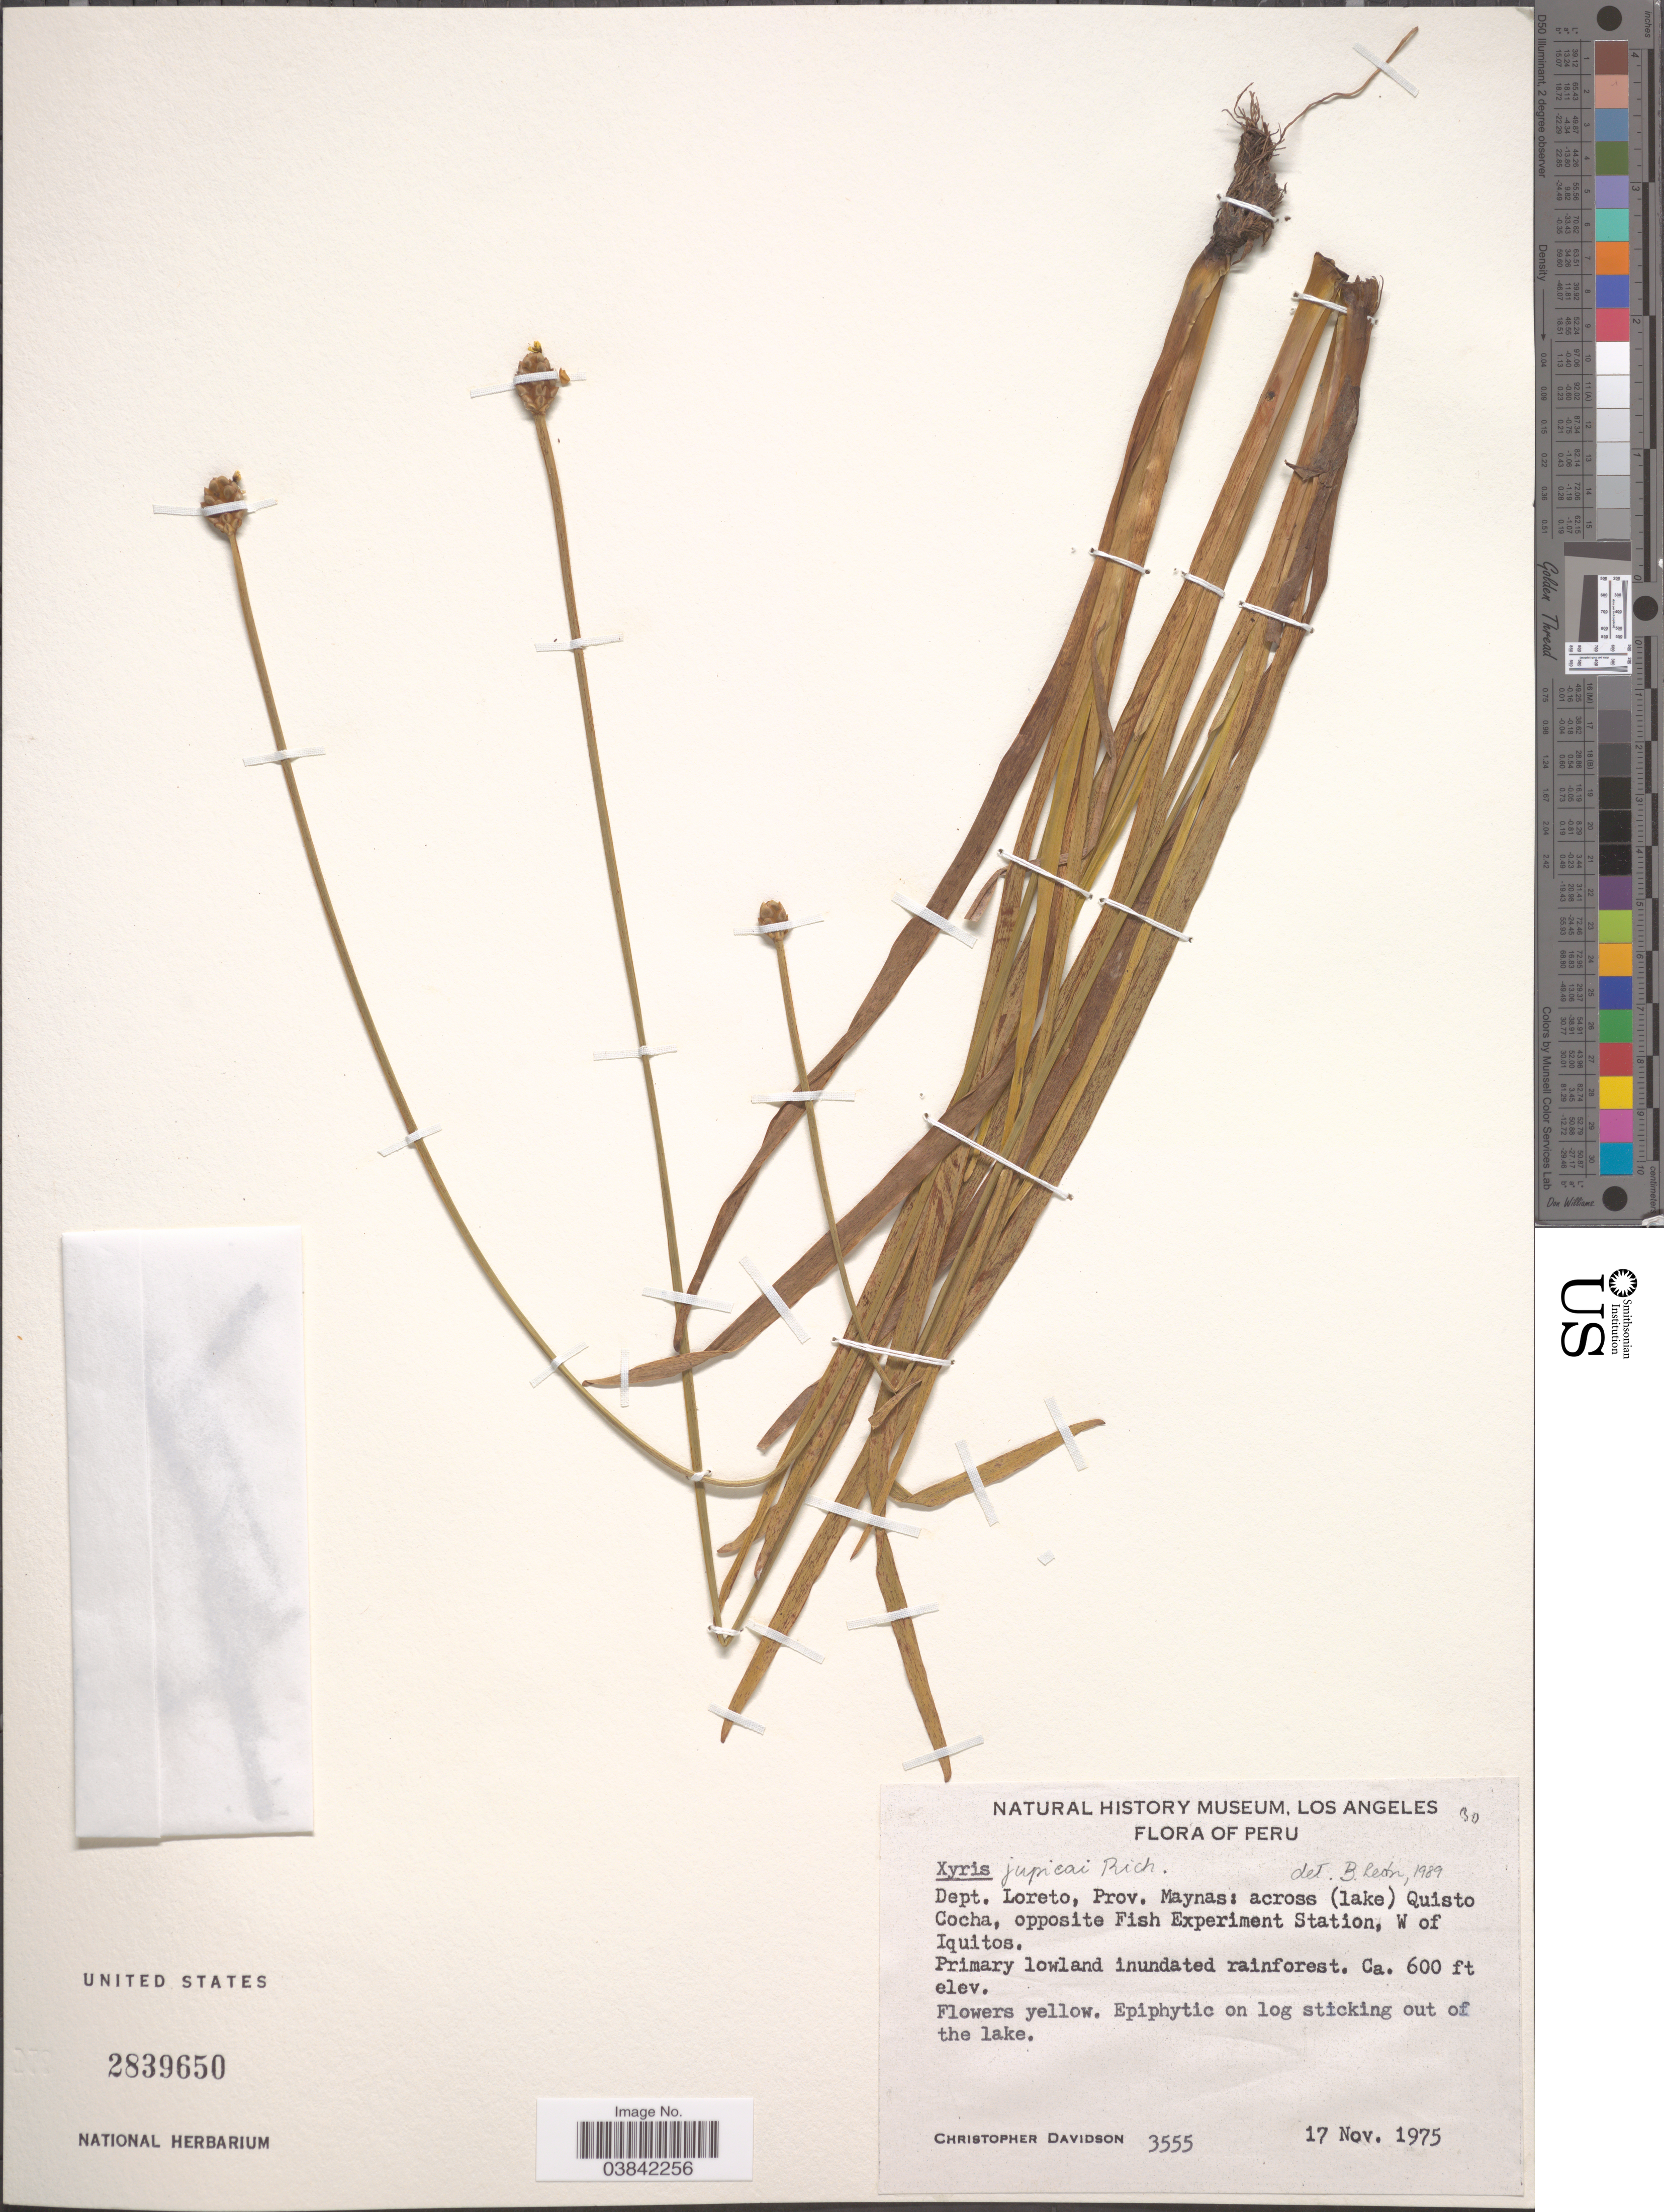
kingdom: Plantae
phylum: Tracheophyta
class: Liliopsida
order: Poales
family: Xyridaceae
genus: Xyris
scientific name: Xyris jupicai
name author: Rich.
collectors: C. Davidson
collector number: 3555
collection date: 1975-11-17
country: Peru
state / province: Loreto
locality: Dept. Loreto, Prov. Maynas: across (lake) Quisto Cocha, opposite Fish Experiment Station, W of Iquitos.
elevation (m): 183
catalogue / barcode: US 2839650